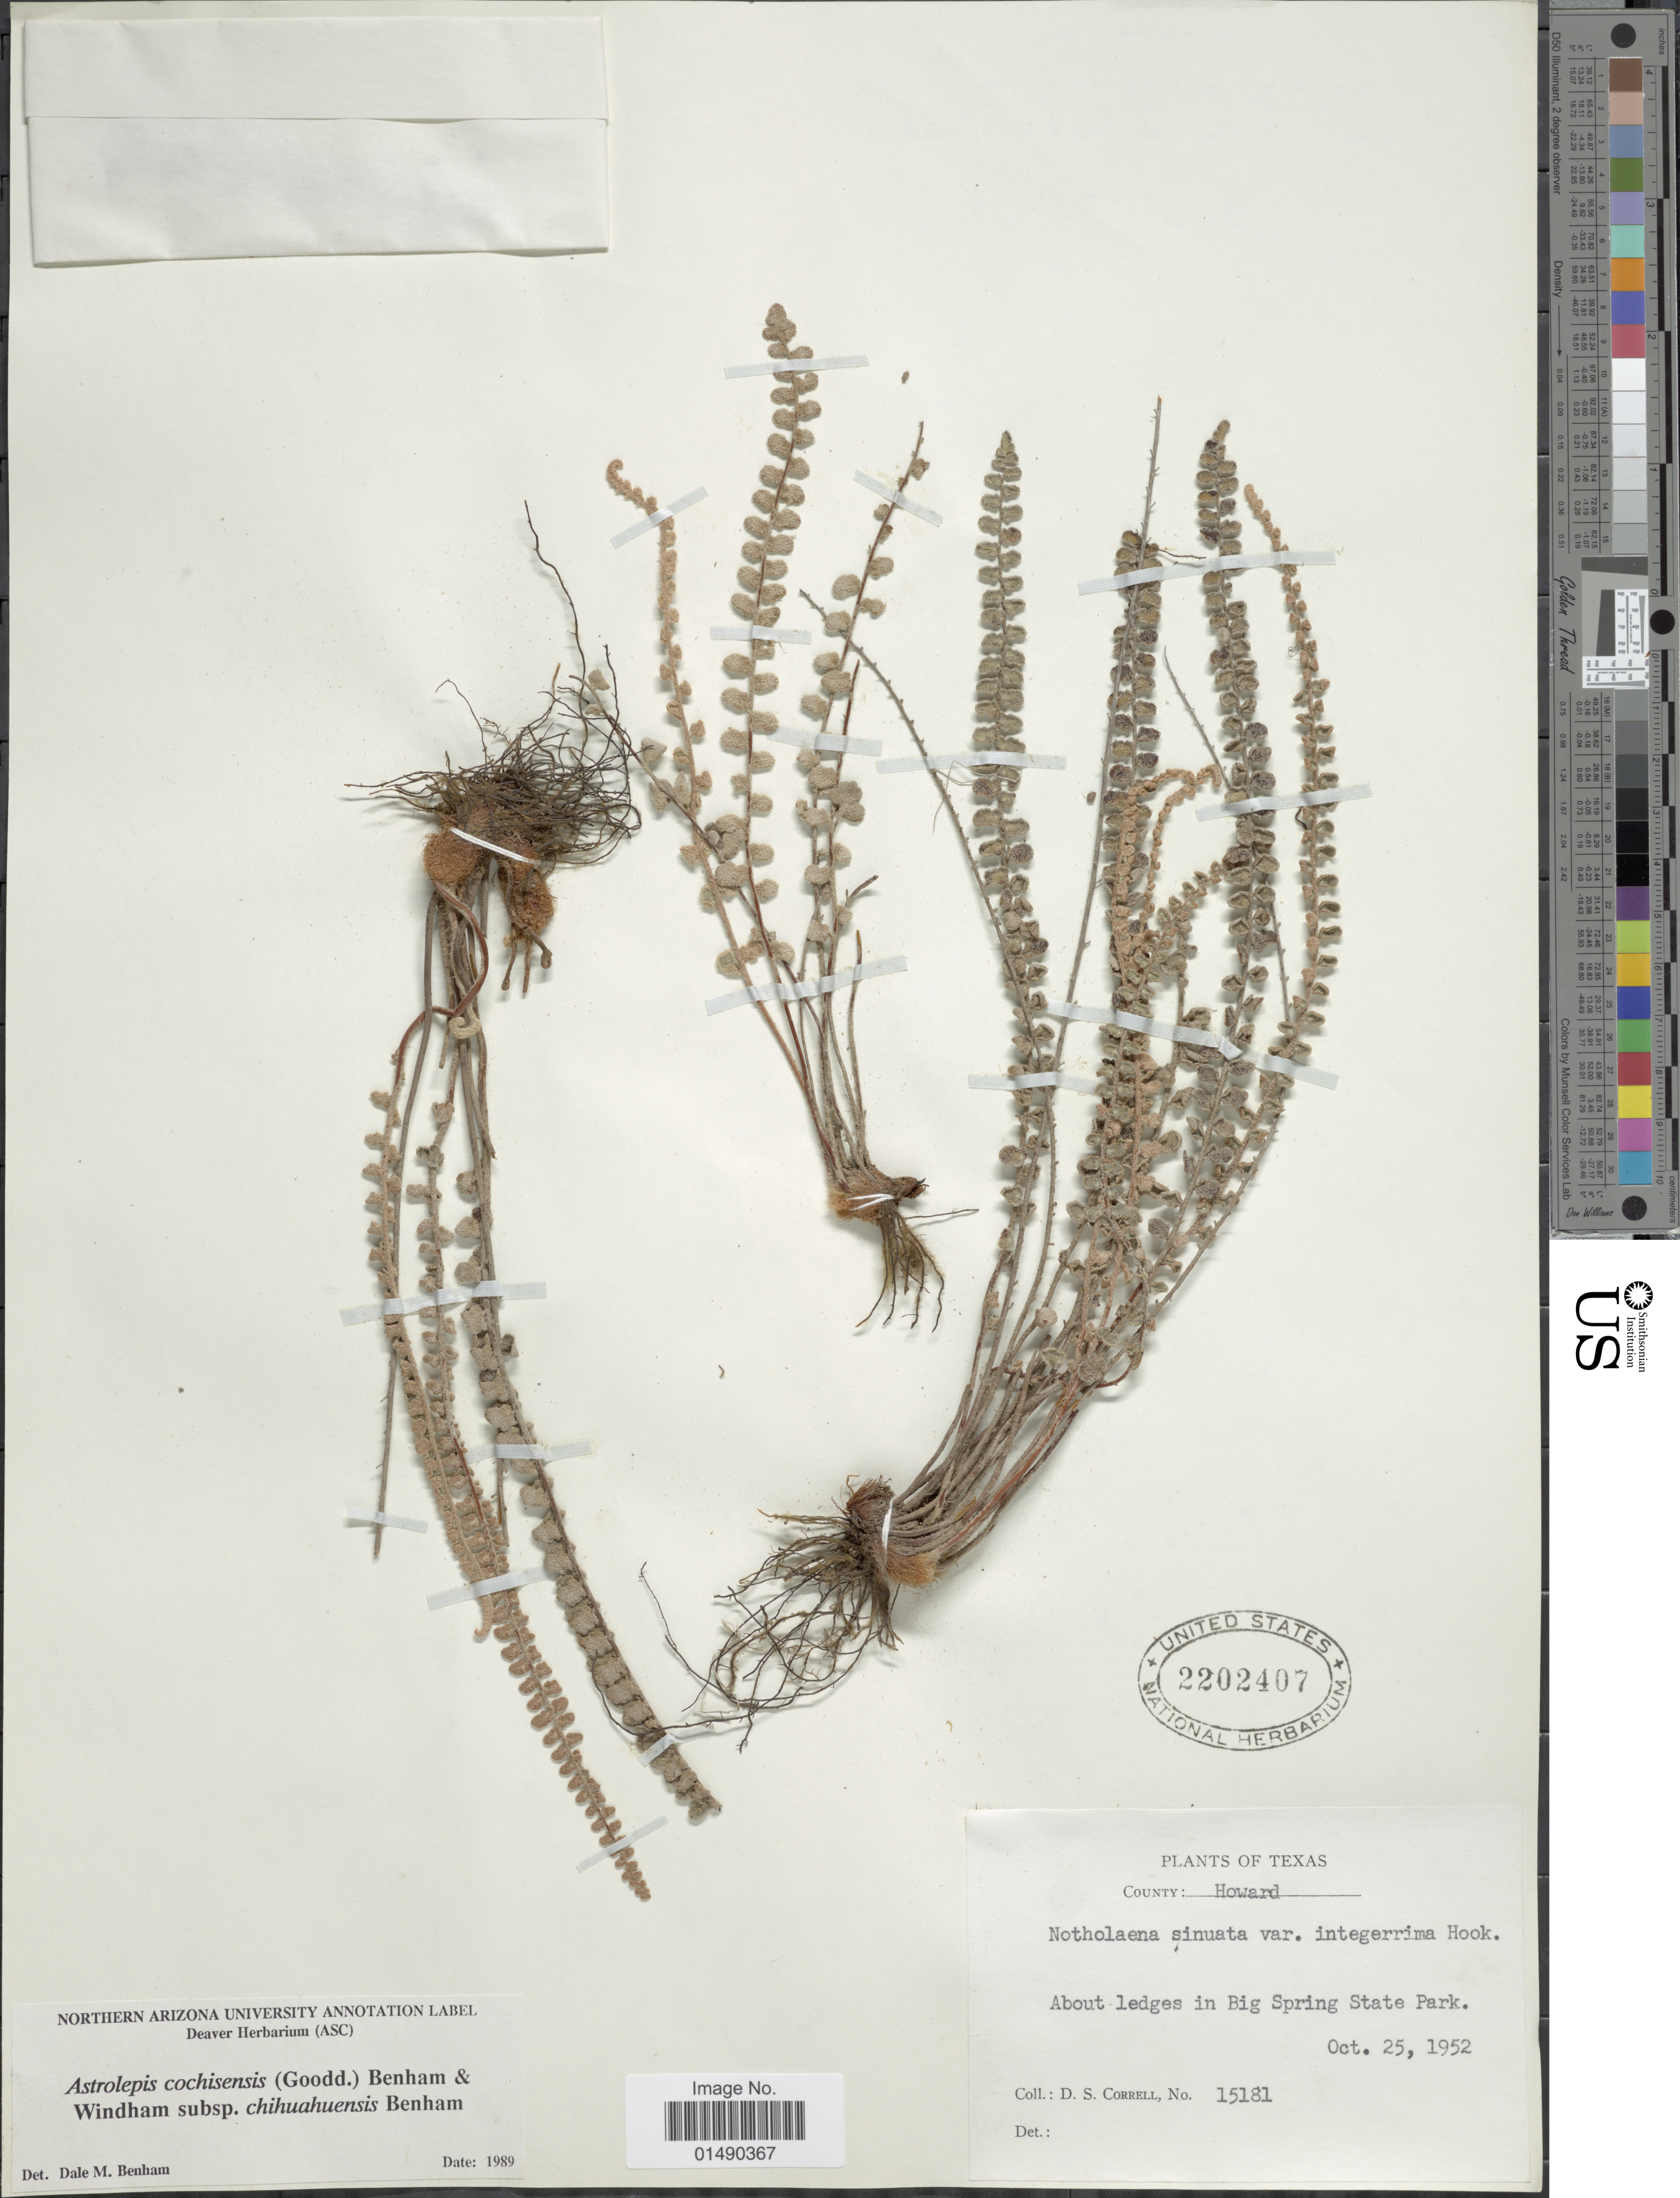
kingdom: Plantae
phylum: Tracheophyta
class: Polypodiopsida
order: Polypodiales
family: Pteridaceae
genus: Astrolepis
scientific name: Astrolepis cochisensis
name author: (C.O. Goodd.) D.M. Benham & Windham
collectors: D. S. Correll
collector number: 15181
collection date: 1952-10-25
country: United States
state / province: Texas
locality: County: Howard, About ledges in Big Spring State Park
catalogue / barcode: US 2202407